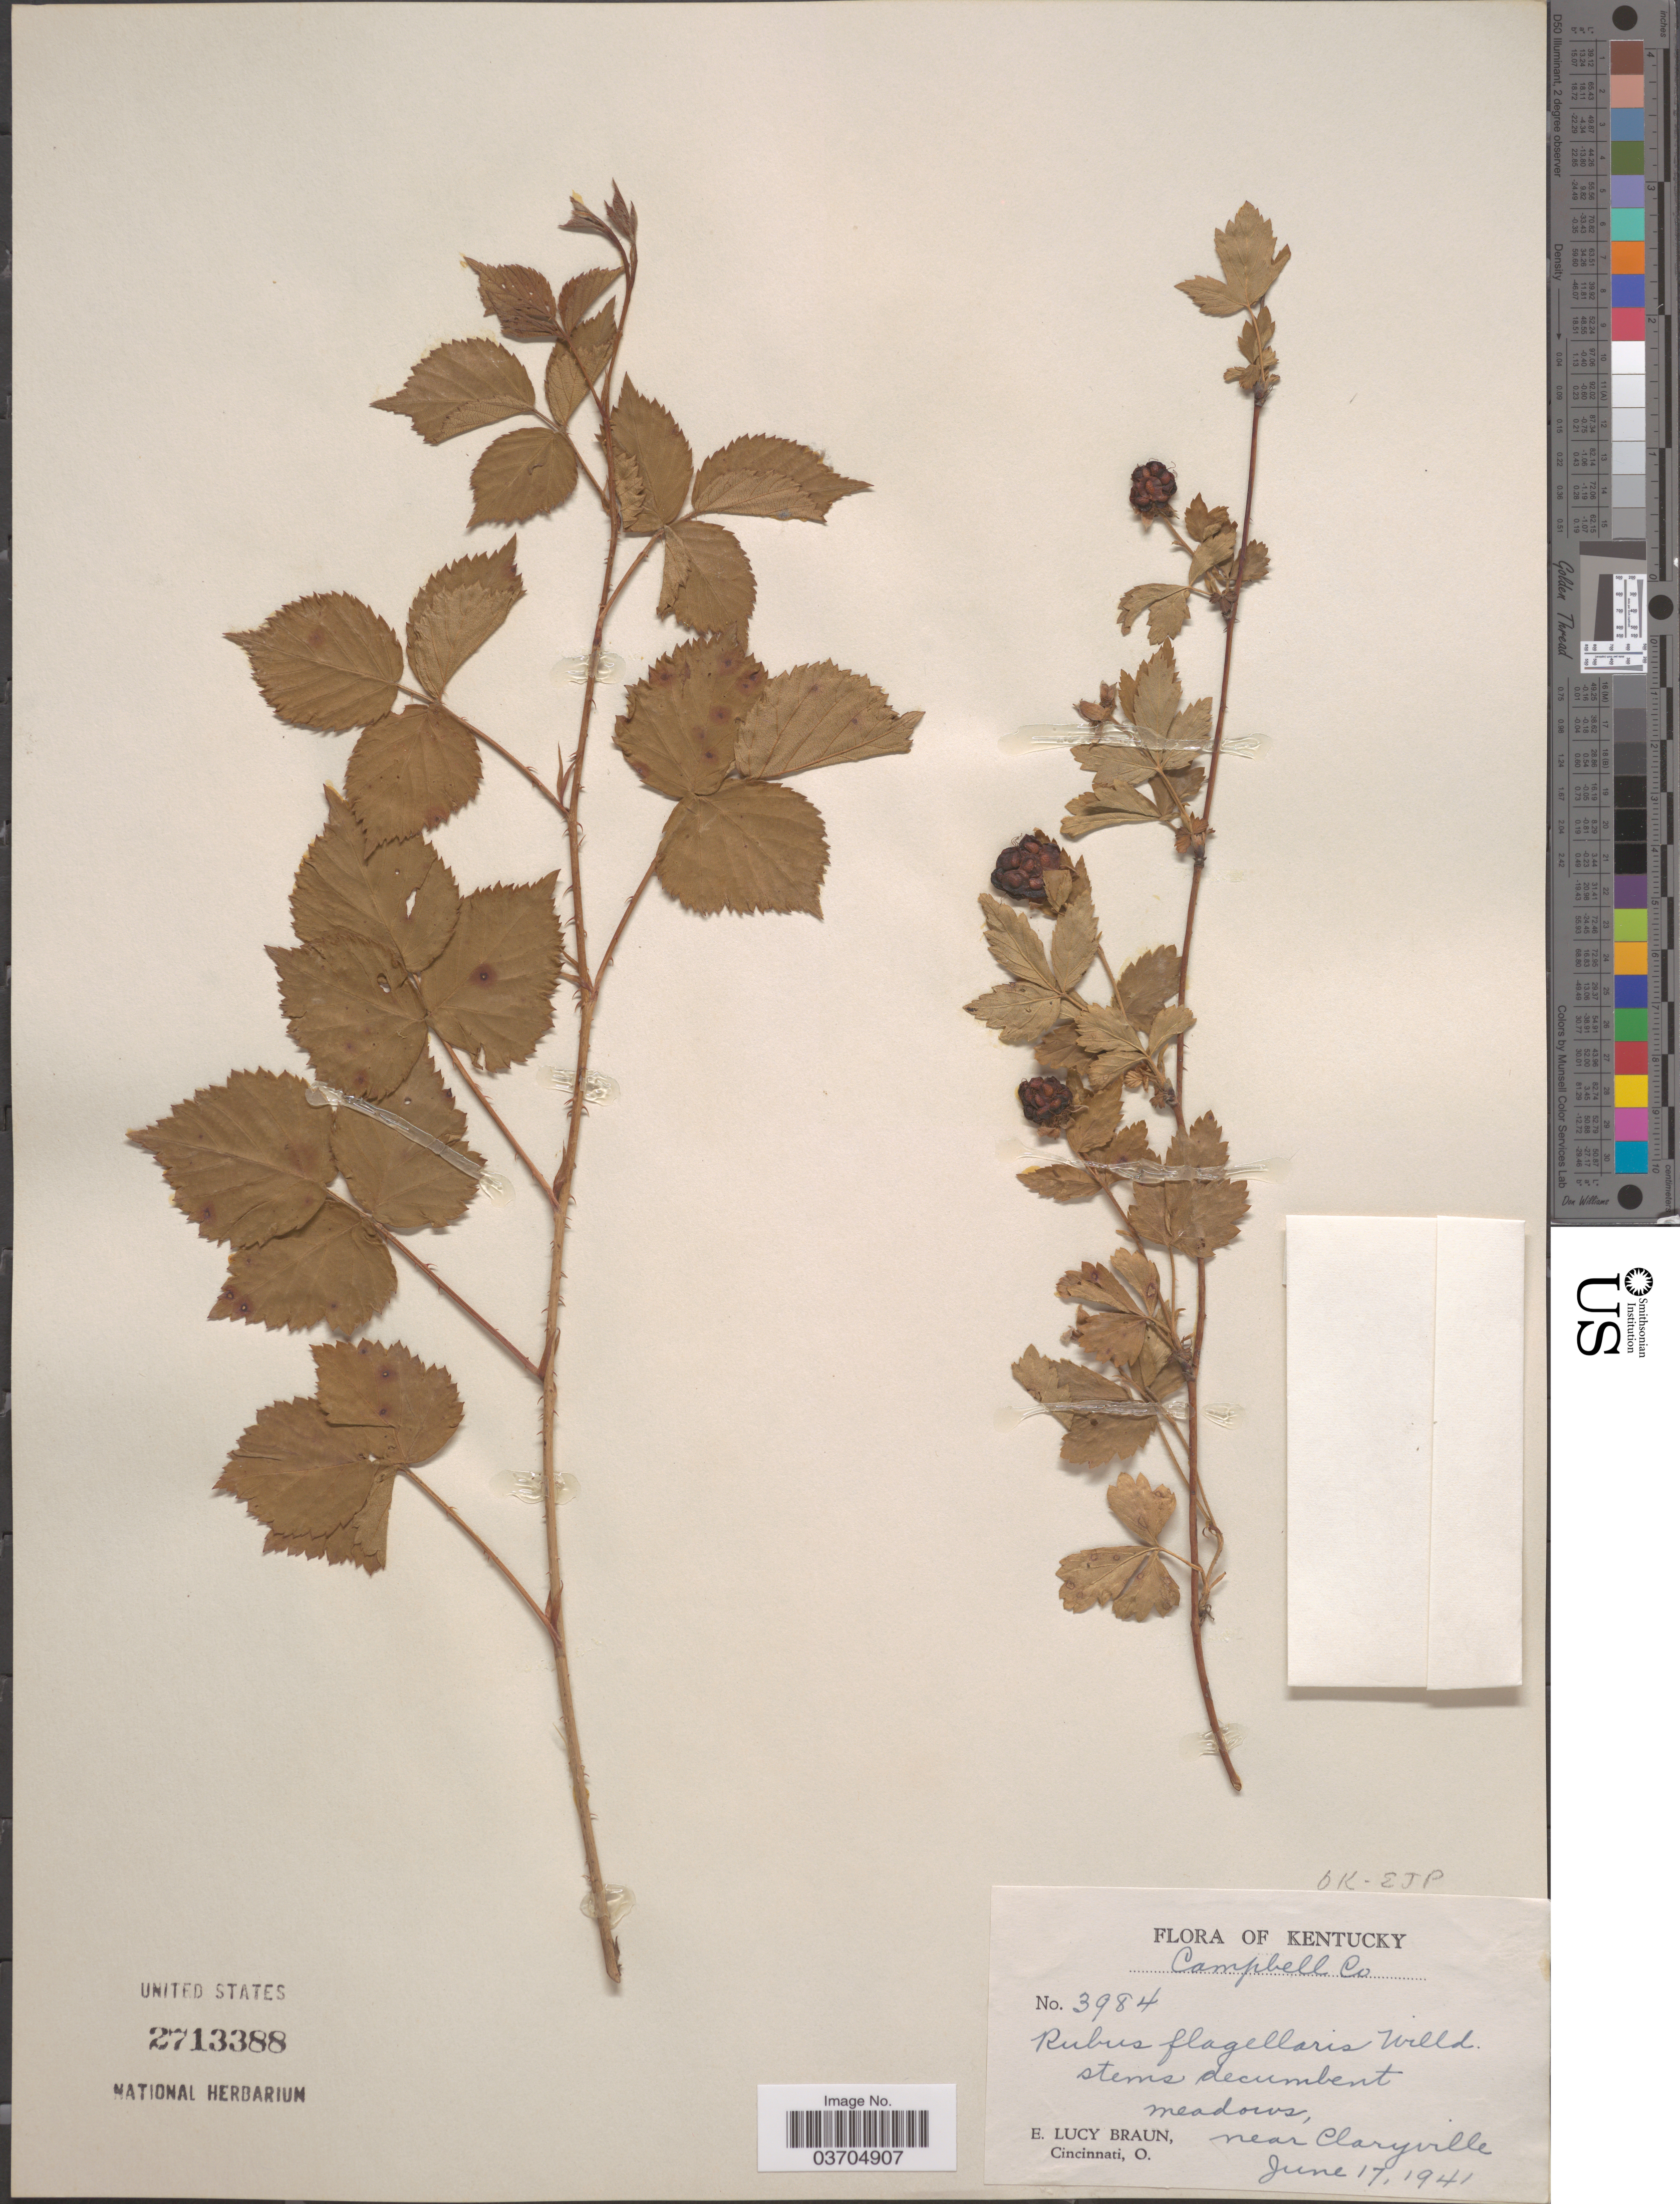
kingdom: Plantae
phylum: Tracheophyta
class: Magnoliopsida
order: Rosales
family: Rosaceae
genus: Rubus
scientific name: Rubus flagellaris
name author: Willd.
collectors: E. L. Braun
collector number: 3984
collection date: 1941-06-17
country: United States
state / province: Kentucky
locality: Campbell Co. Near Claryville.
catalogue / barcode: US 2713388